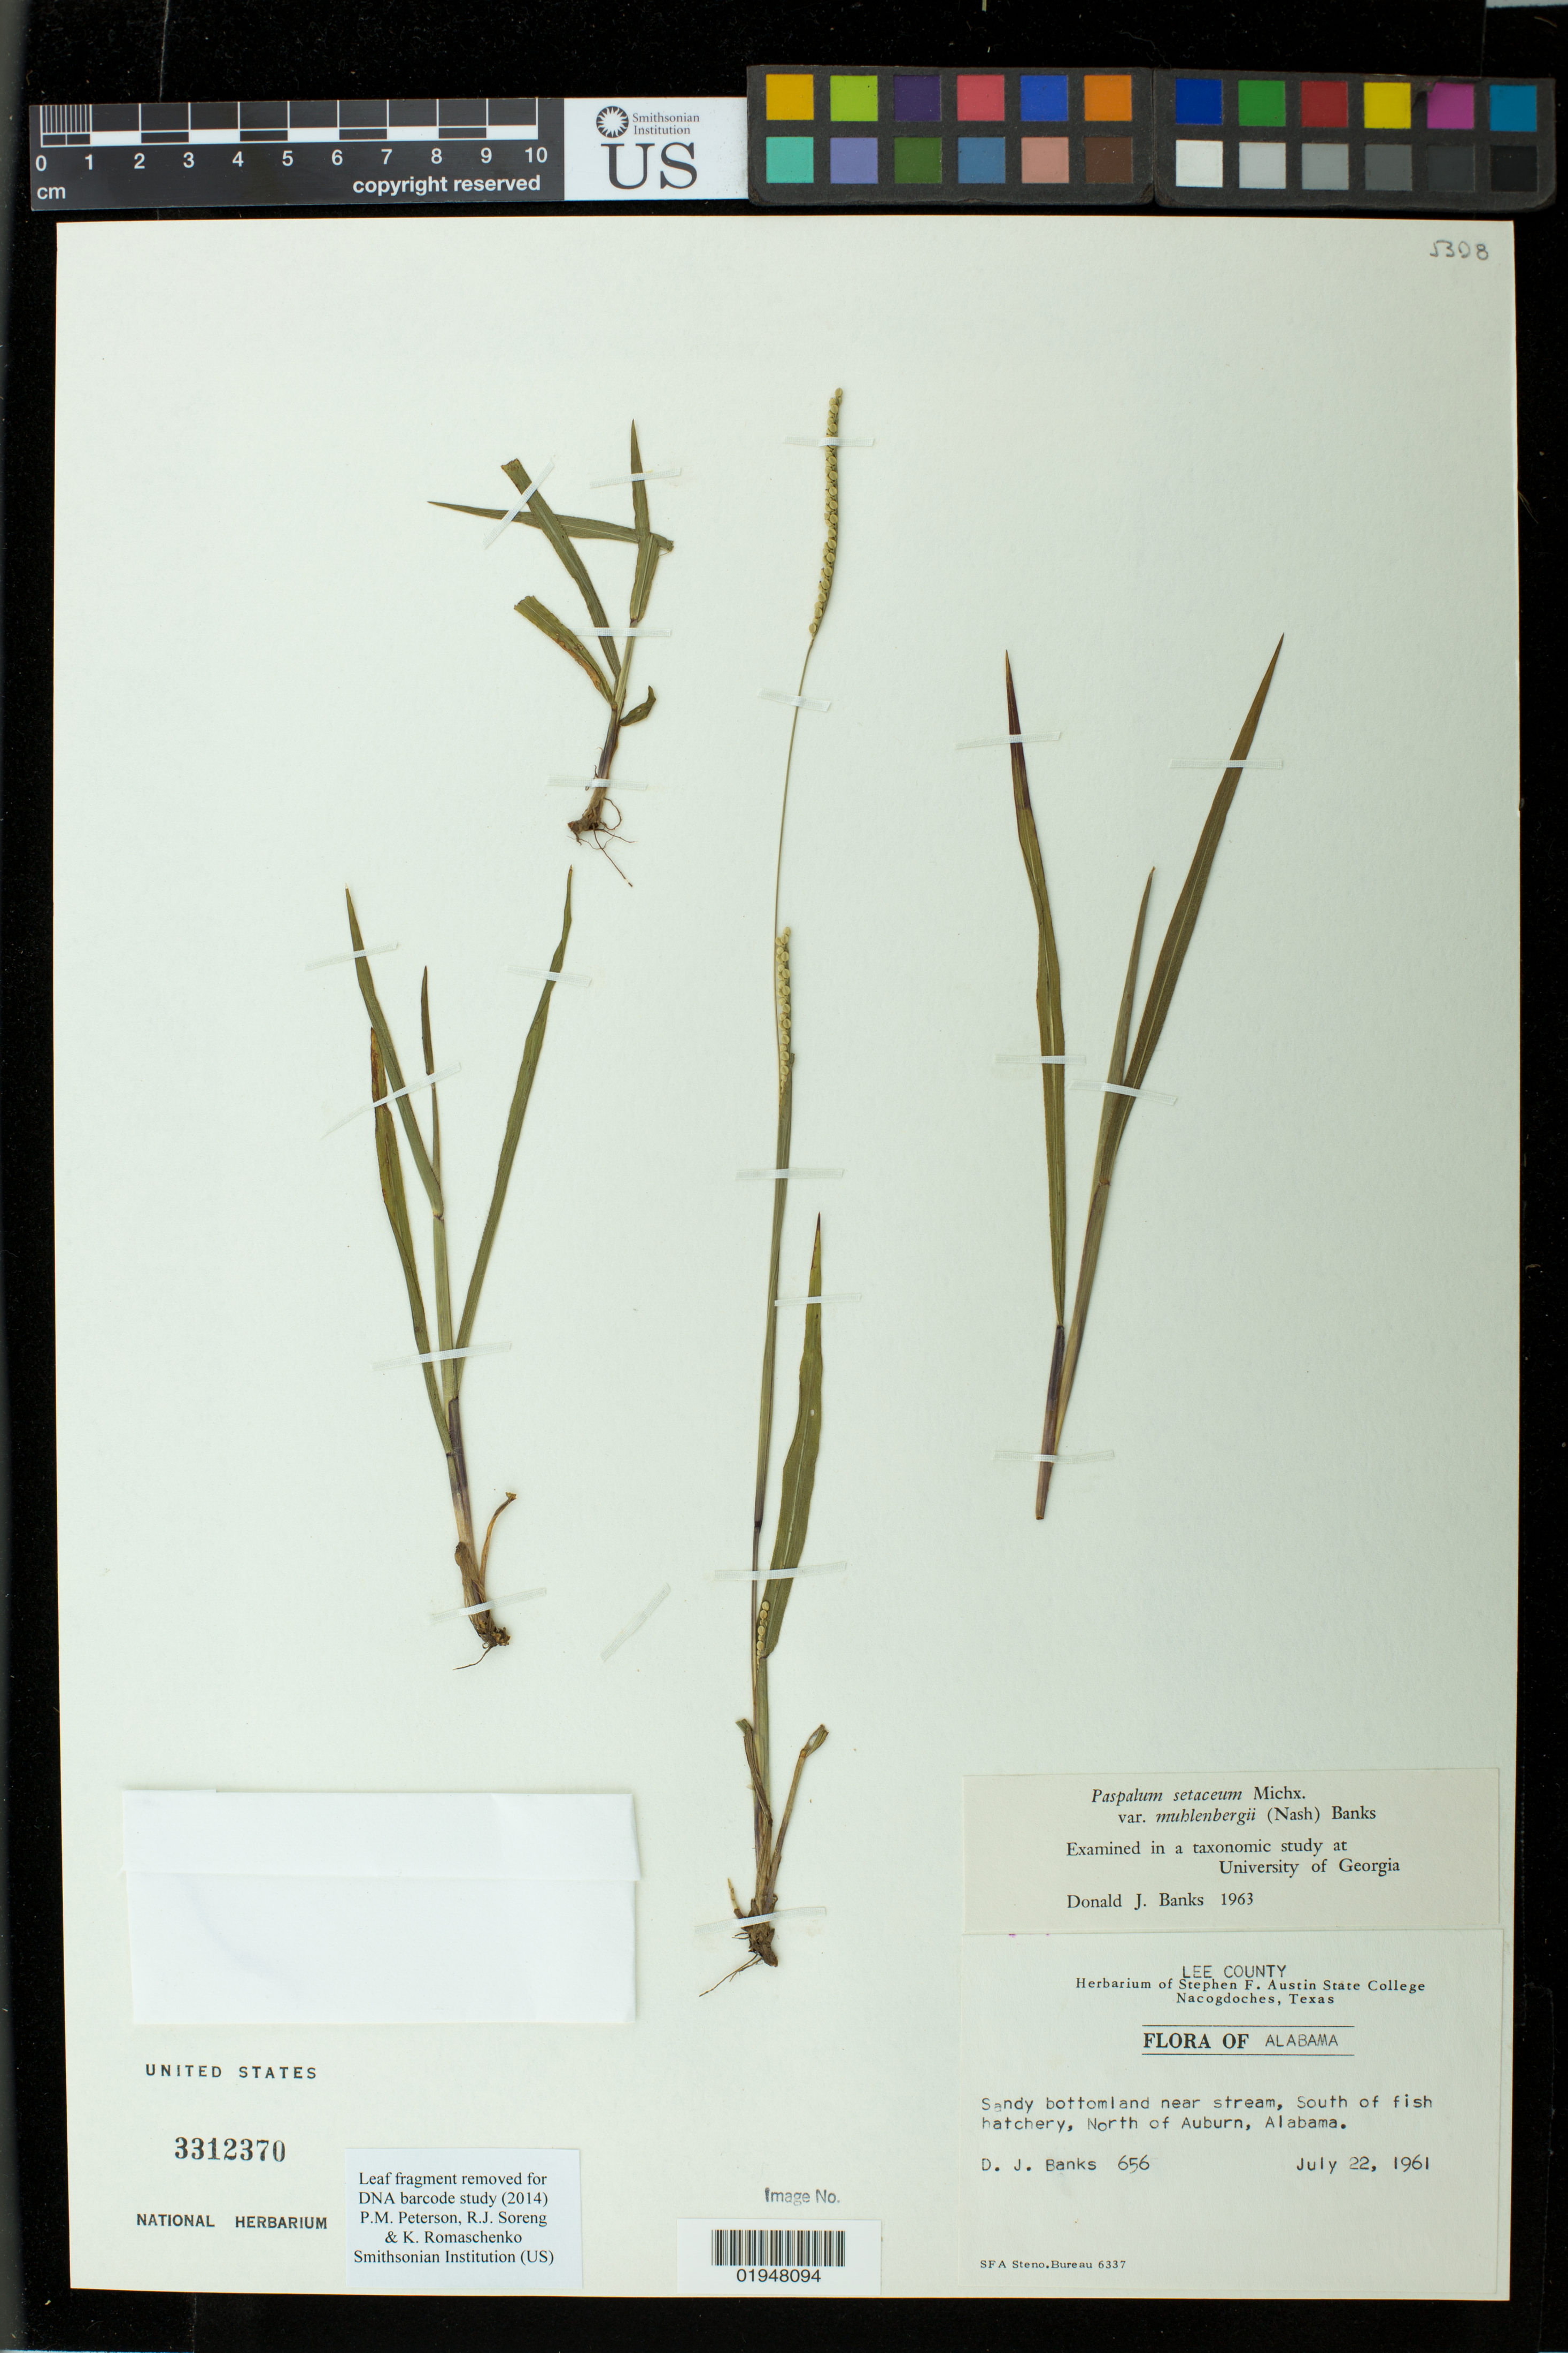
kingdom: Plantae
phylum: Tracheophyta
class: Liliopsida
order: Poales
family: Poaceae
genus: Paspalum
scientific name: Paspalum setaceum var. muhlenbergii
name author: (Nash) Banks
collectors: D. J. Banks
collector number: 656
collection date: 1961-07-22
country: United States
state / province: Alabama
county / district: Lee County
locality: near stream, South of fish hatchery, North of Auburn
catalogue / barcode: US 3312370